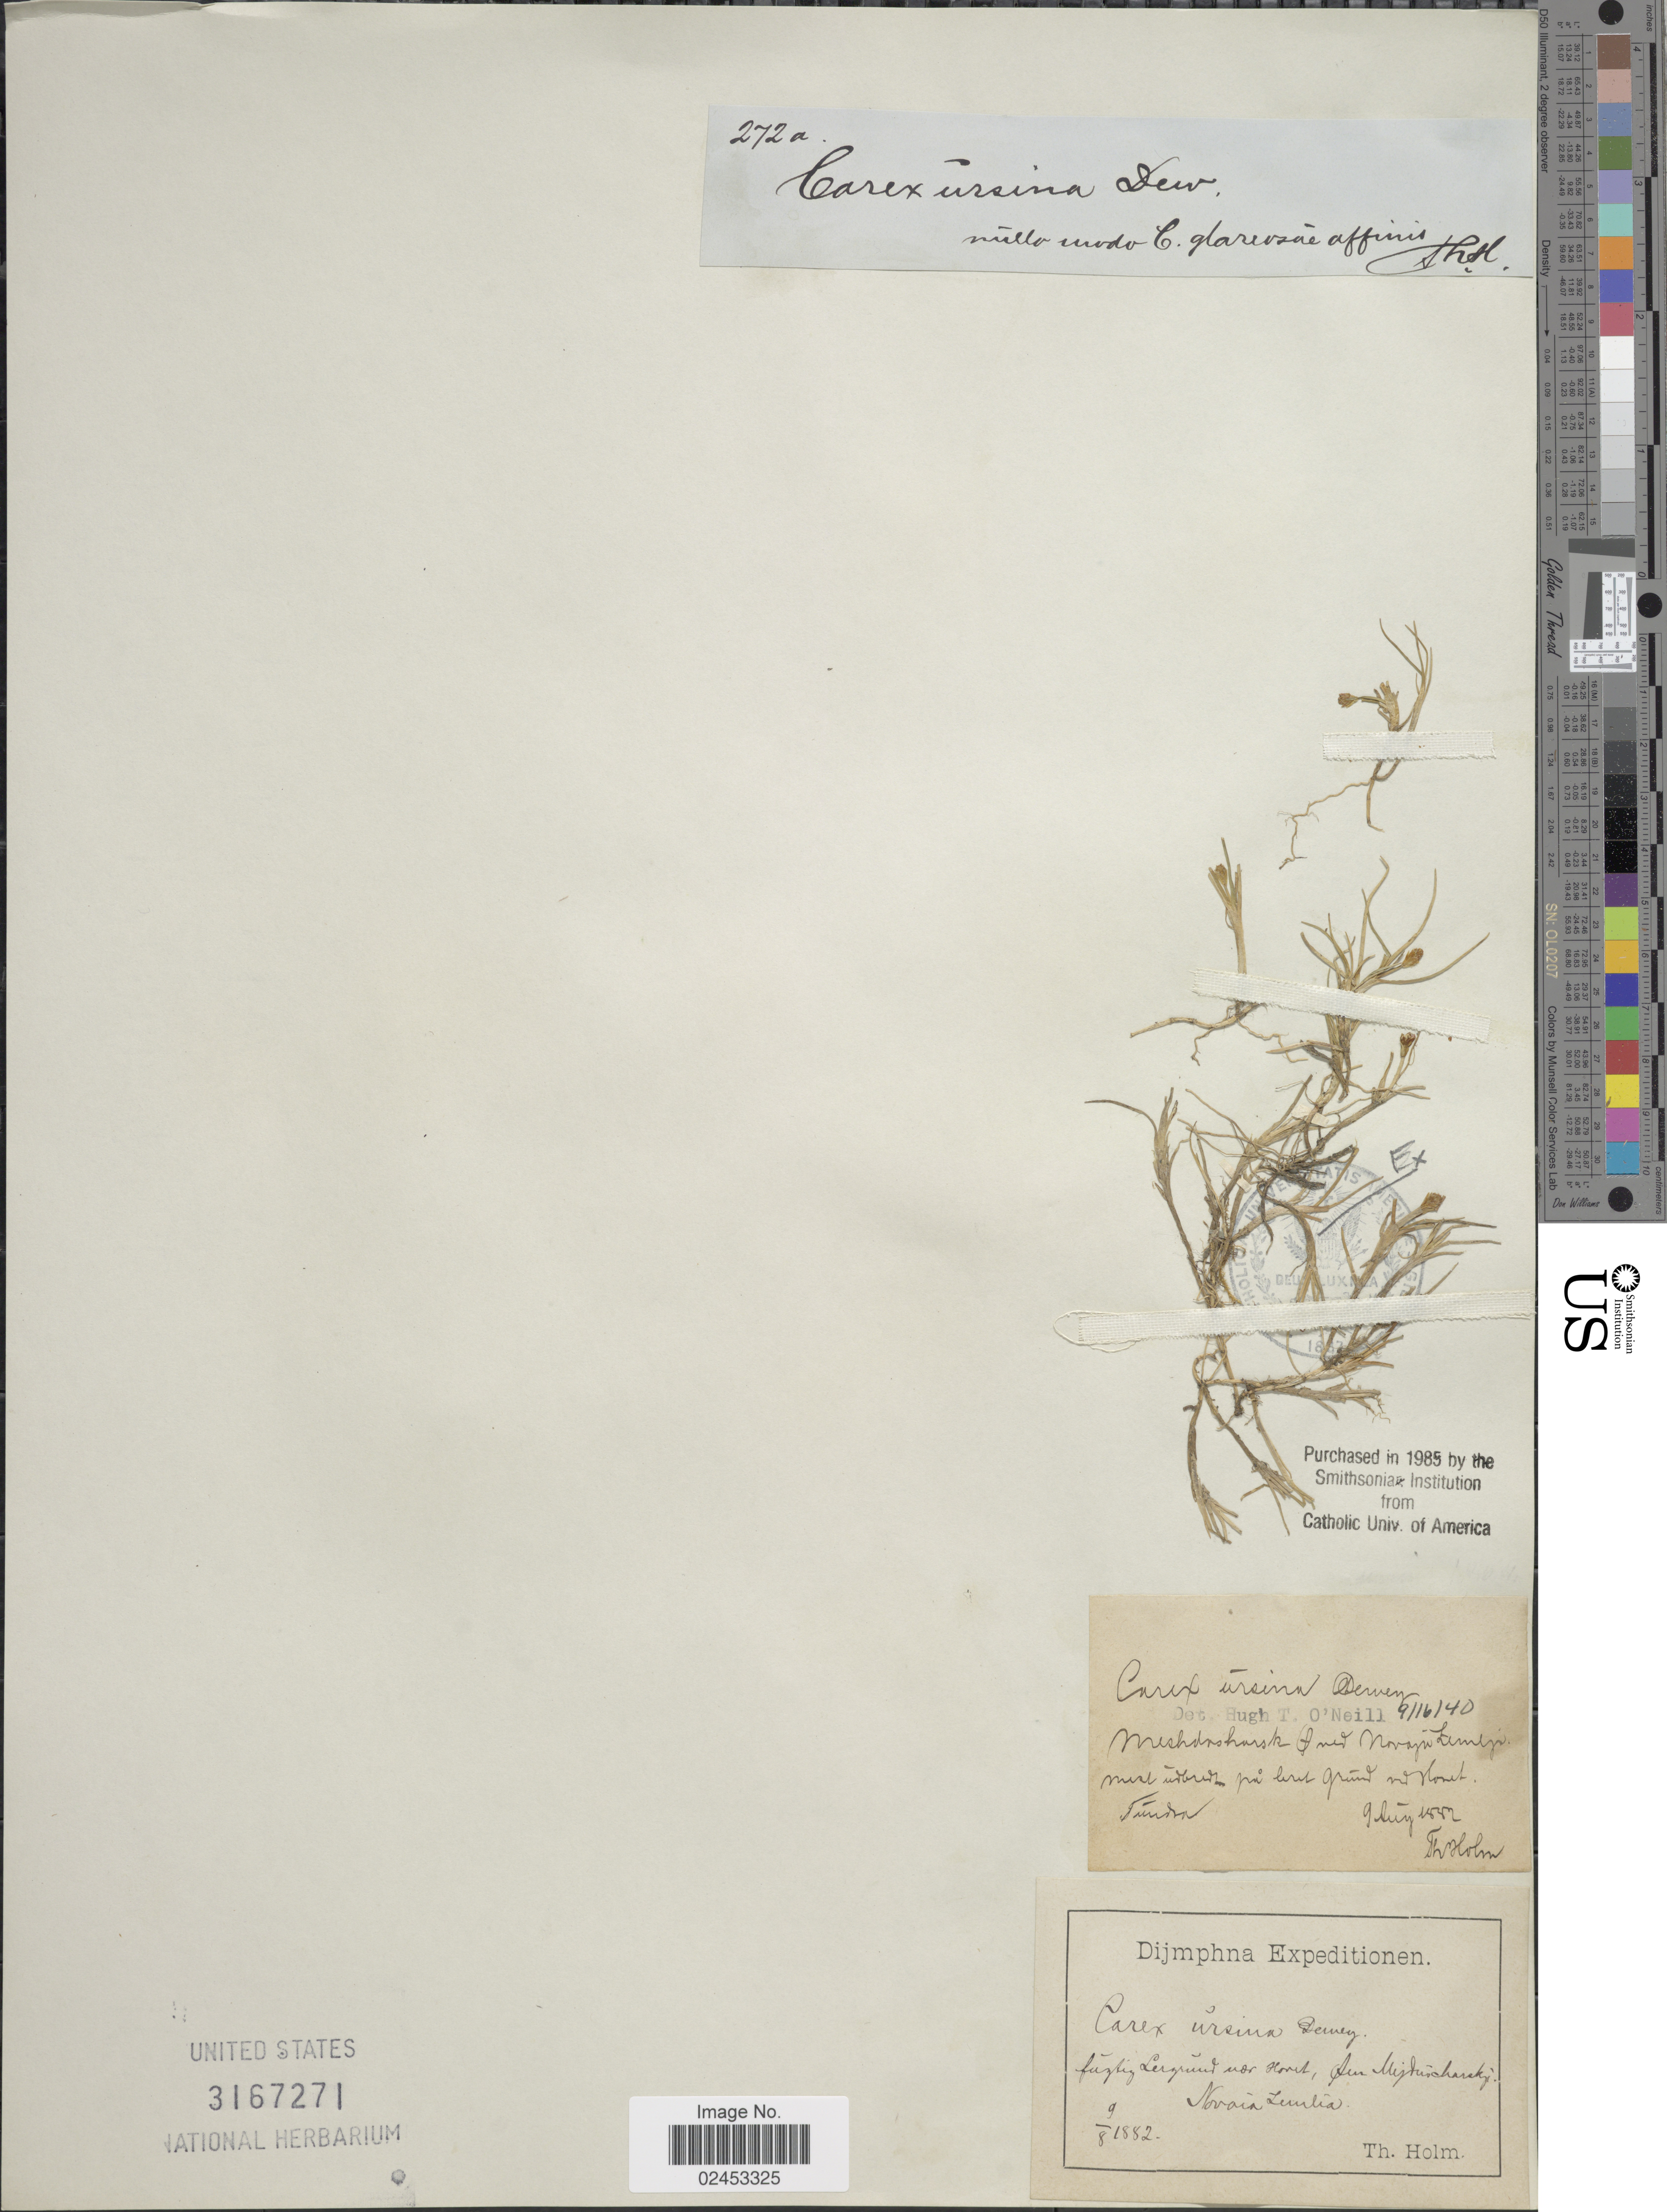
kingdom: Plantae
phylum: Tracheophyta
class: Liliopsida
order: Poales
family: Cyperaceae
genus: Carex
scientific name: Carex ursina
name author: Dewey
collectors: T. Holm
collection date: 1882-08-09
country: Russian Federation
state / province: Arkhangelsk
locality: Novaia Zemlia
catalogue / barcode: US 3167271